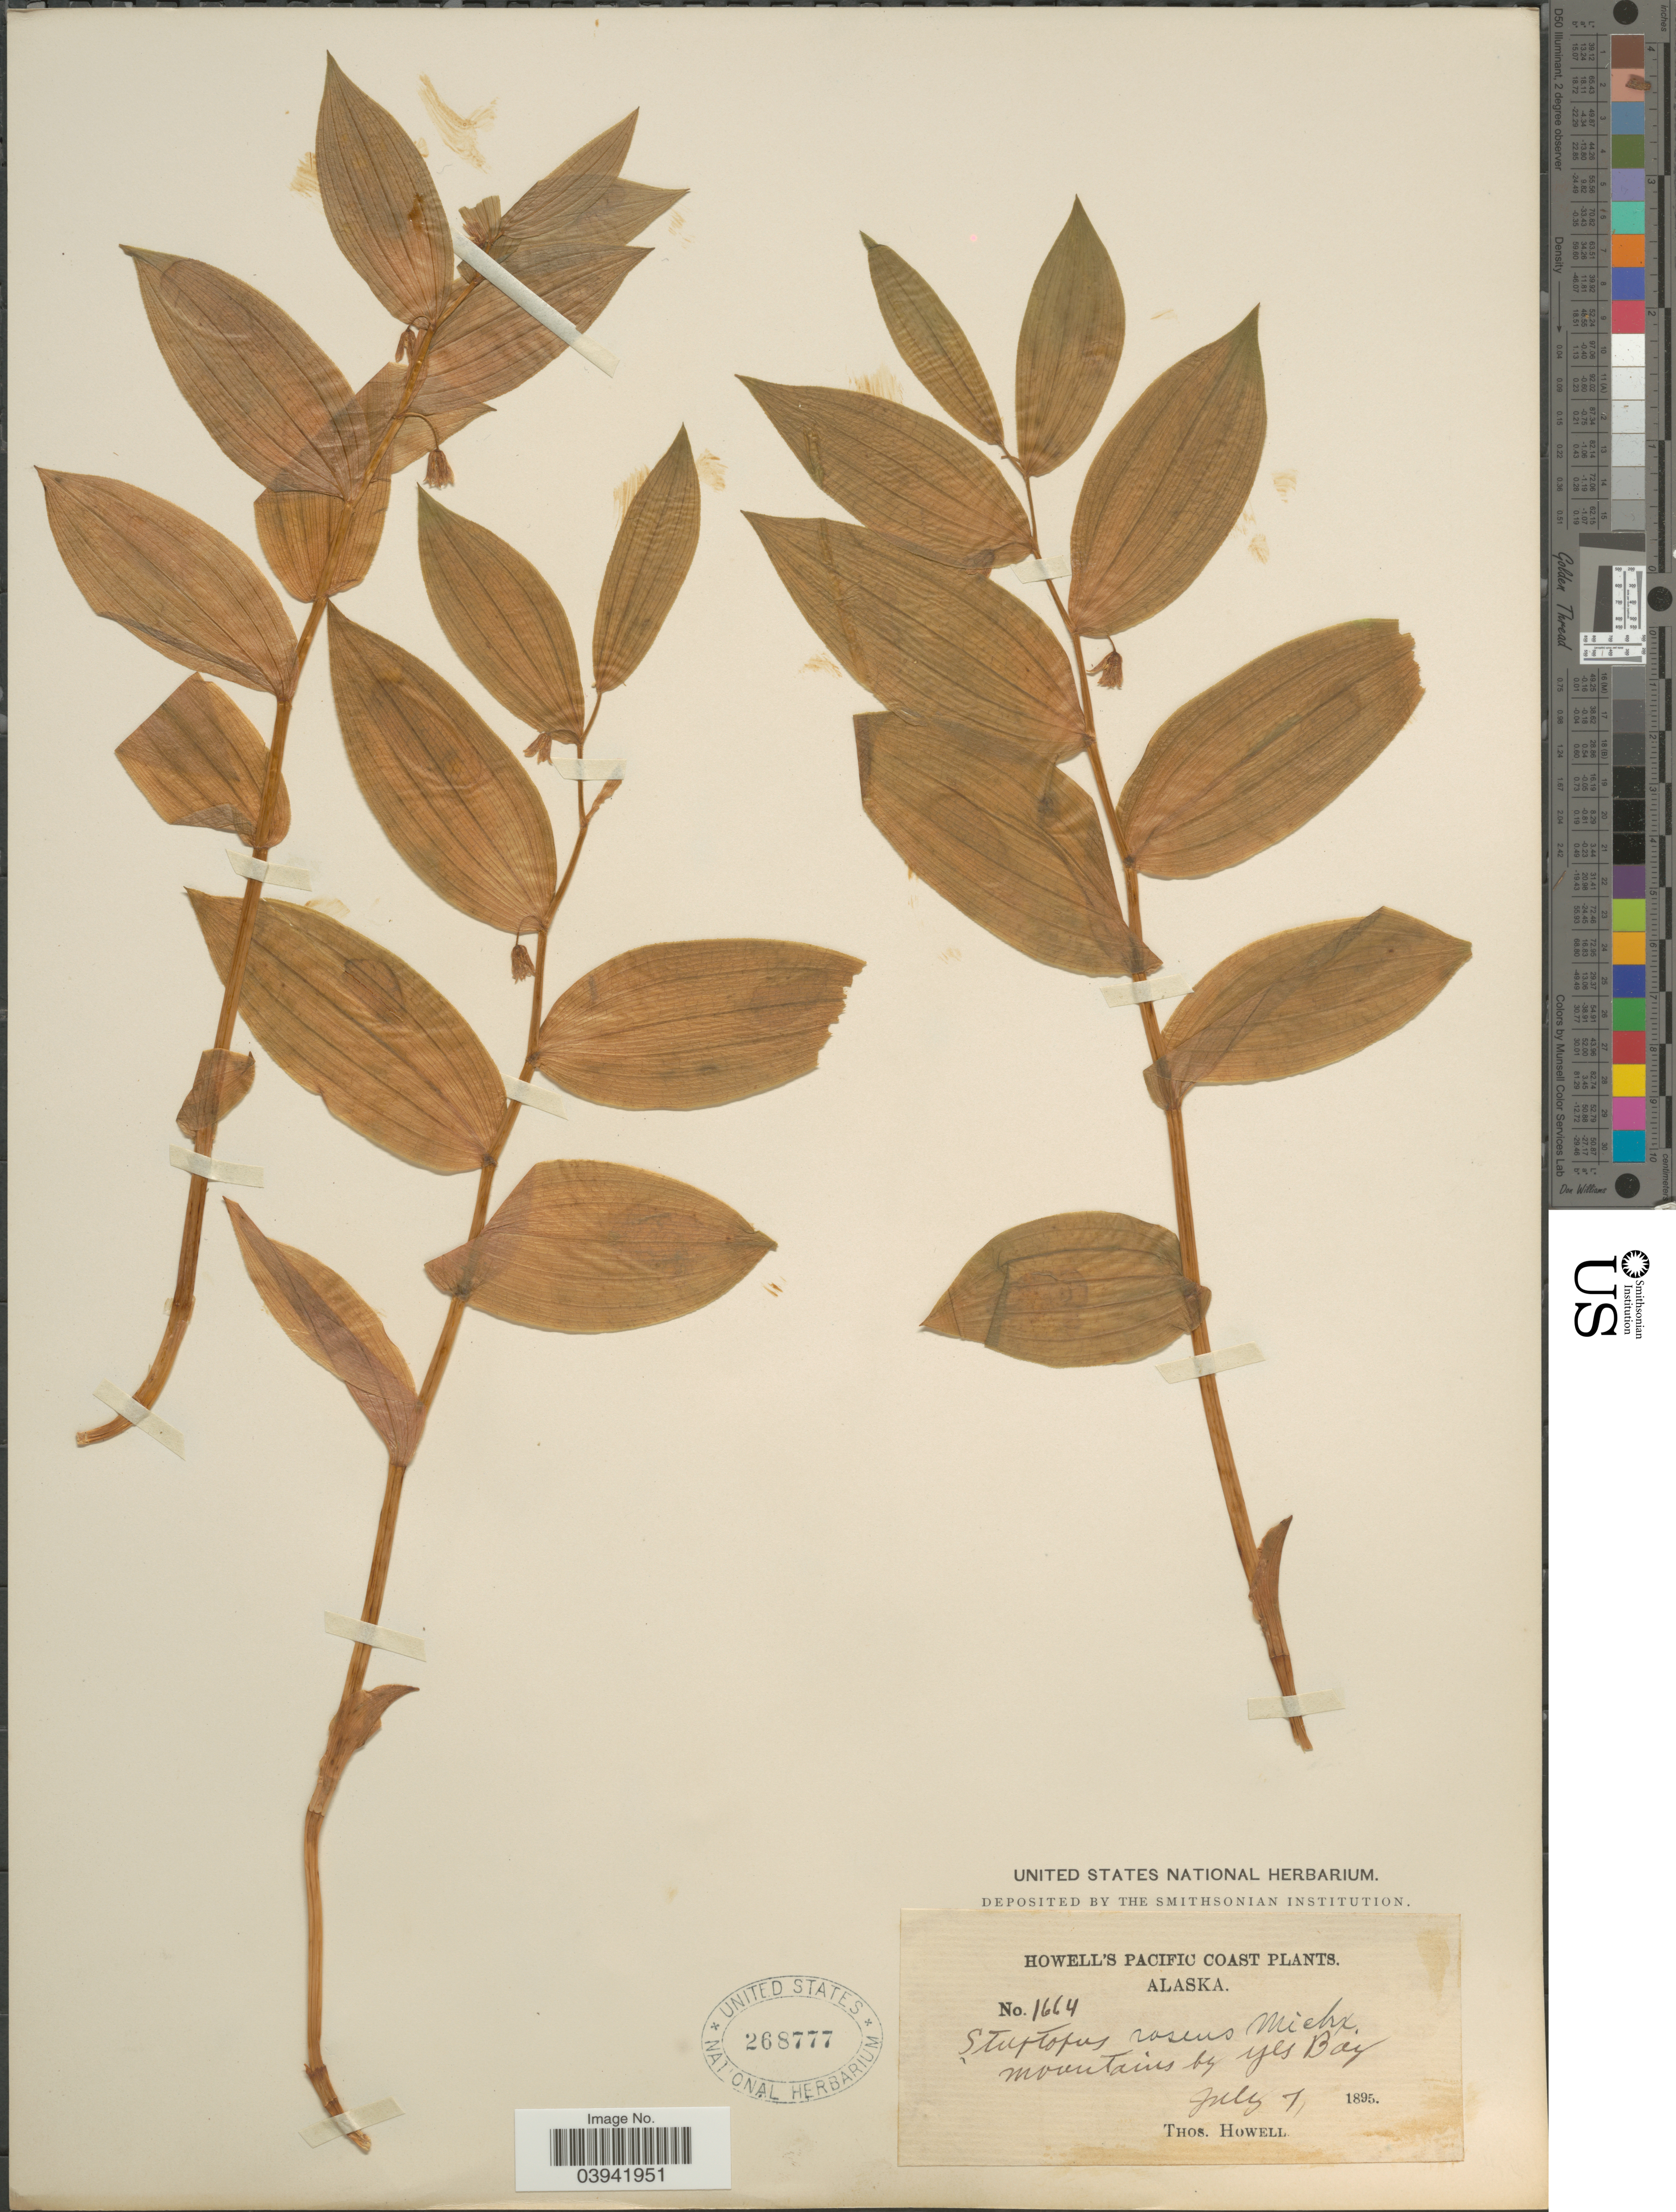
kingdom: Plantae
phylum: Tracheophyta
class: Liliopsida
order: Liliales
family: Liliaceae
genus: Streptopus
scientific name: Streptopus roseus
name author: Michx.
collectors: T. Howell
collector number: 1664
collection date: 1895-07-07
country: United States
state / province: Alaska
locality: Pacific Coast. Mountains by Yes Bay.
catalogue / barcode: US 268777